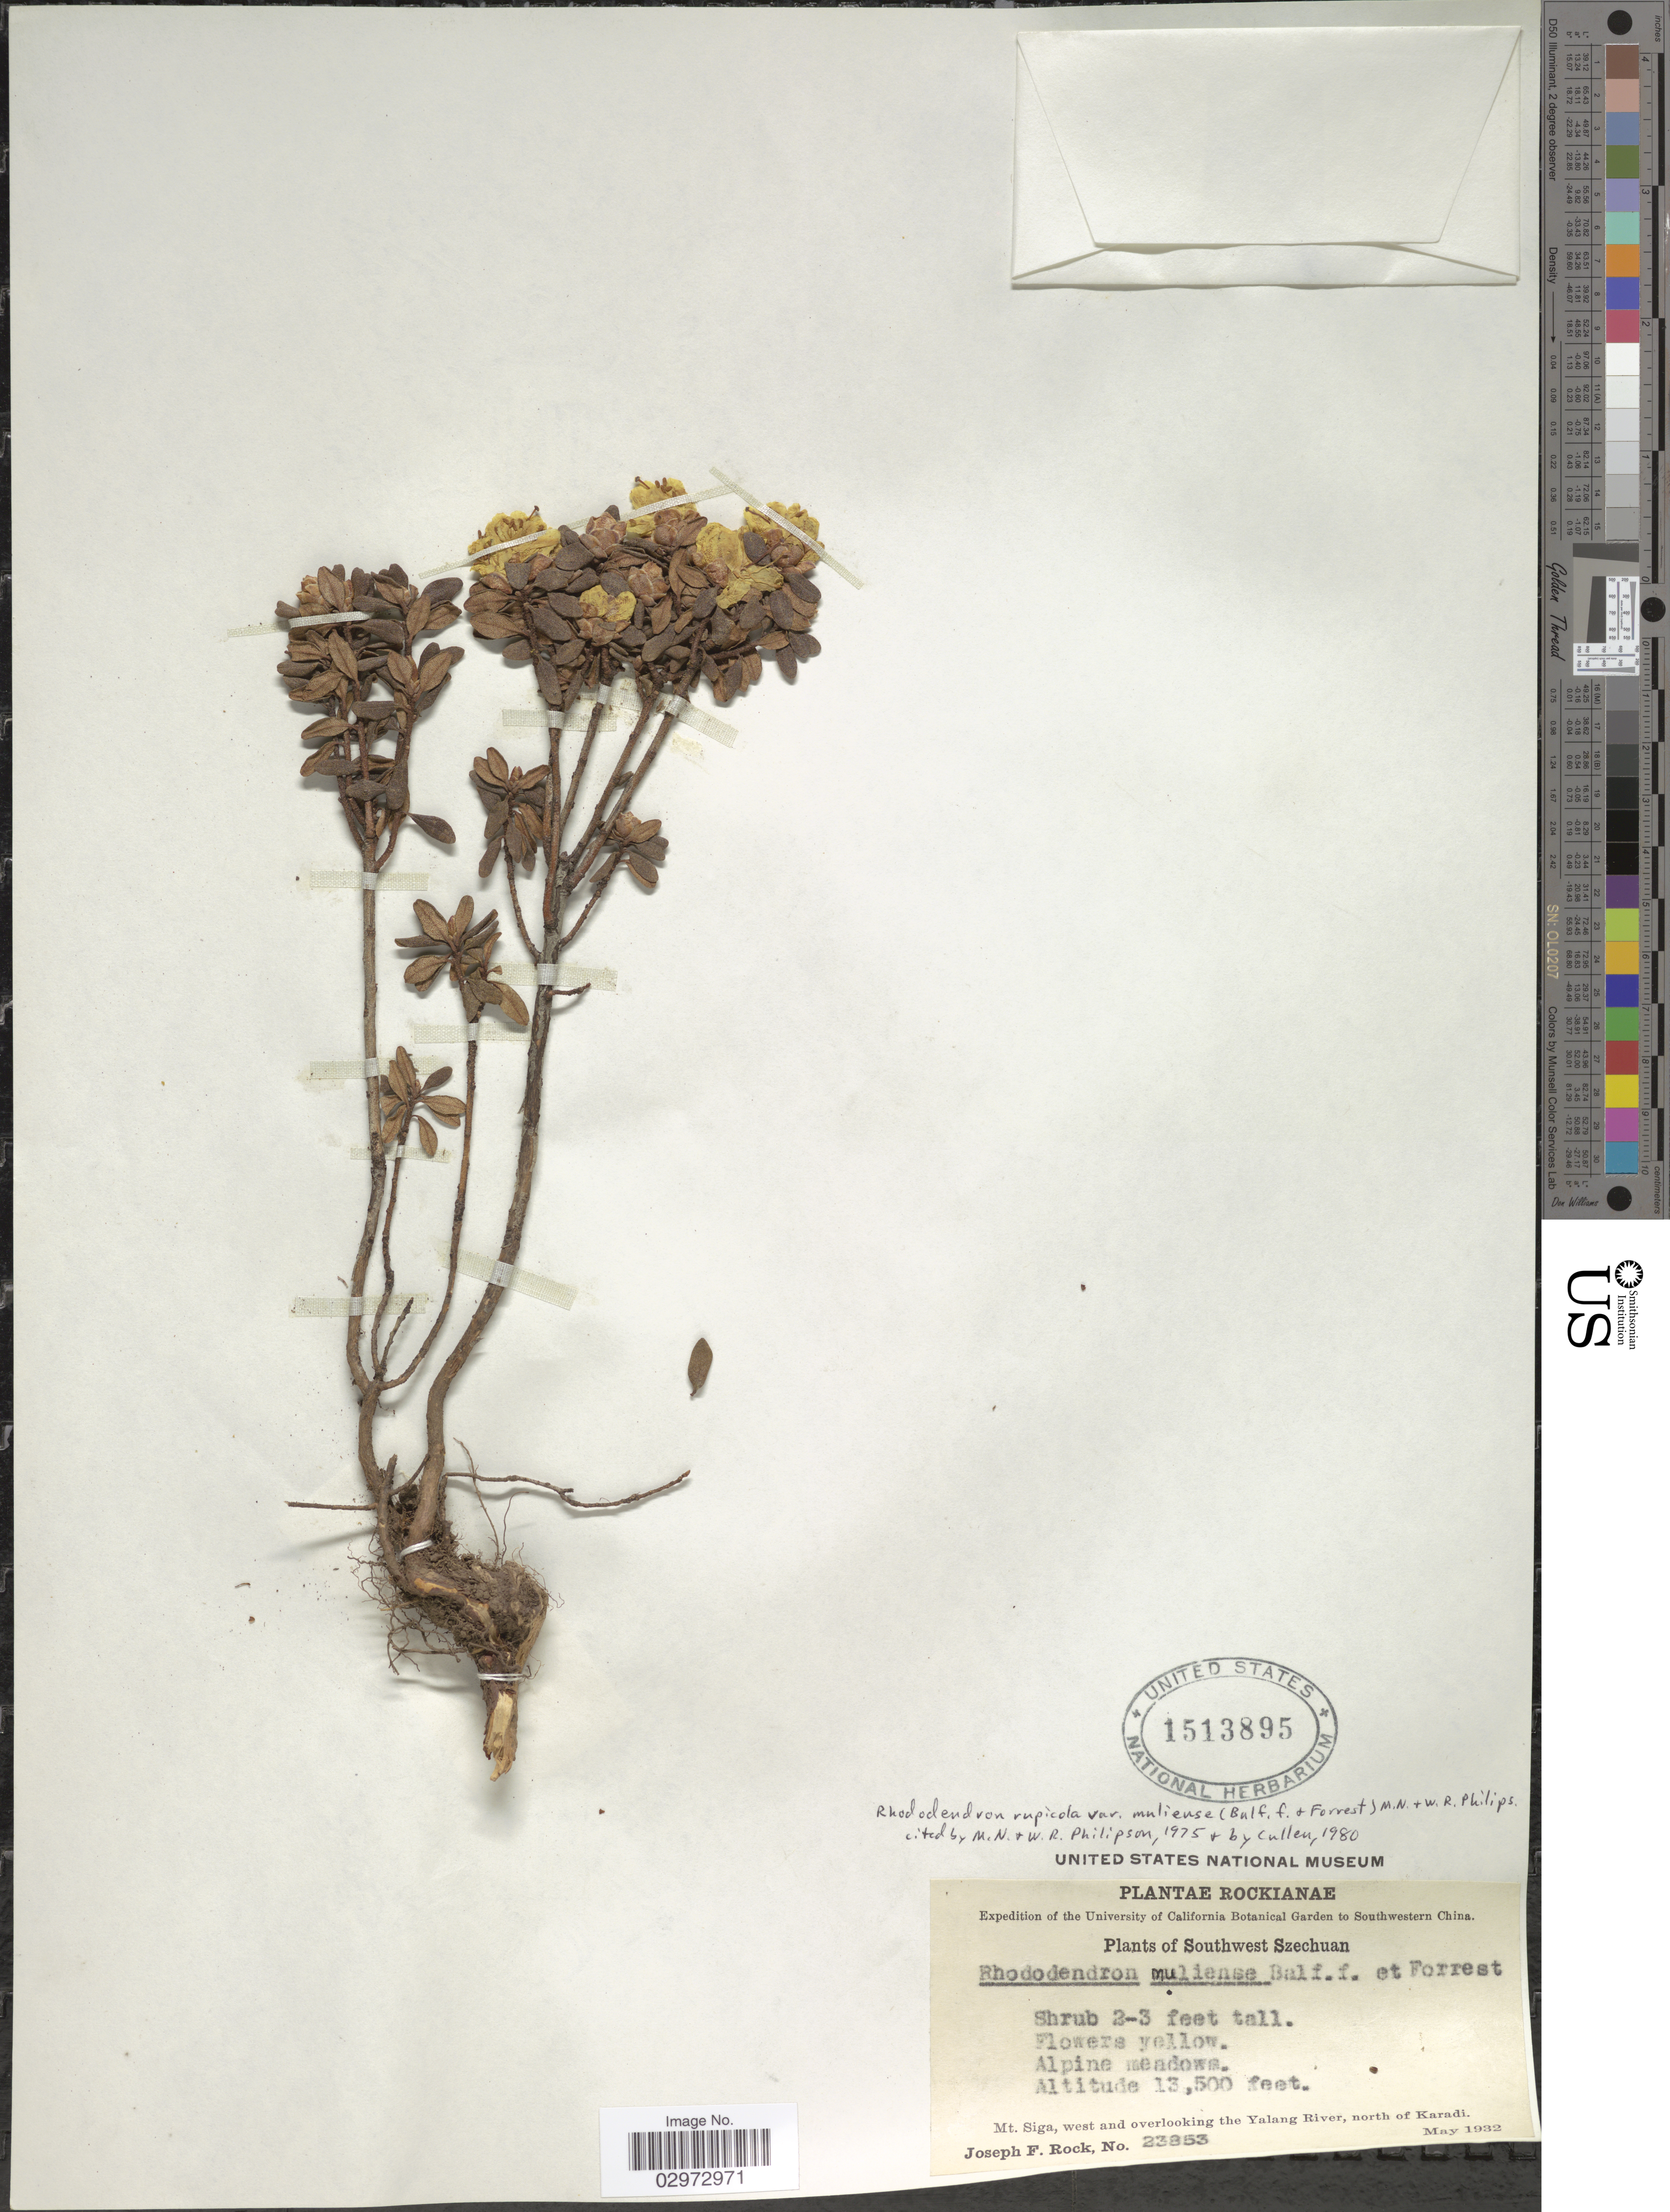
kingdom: Plantae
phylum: Tracheophyta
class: Magnoliopsida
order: Ericales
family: Ericaceae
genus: Rhododendron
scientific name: Rhododendron rupicola var. muliense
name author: (Balf. f. & Forrest) Philipson & M. N. Philipson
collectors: J. F. Rock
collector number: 23853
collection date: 1932-05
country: China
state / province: Sichuan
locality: Southwestern China, Southwest Szechuan, Mt. Siga, west and overlooking the Yalang River, north of Karadi.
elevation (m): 4115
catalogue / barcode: US 1513895